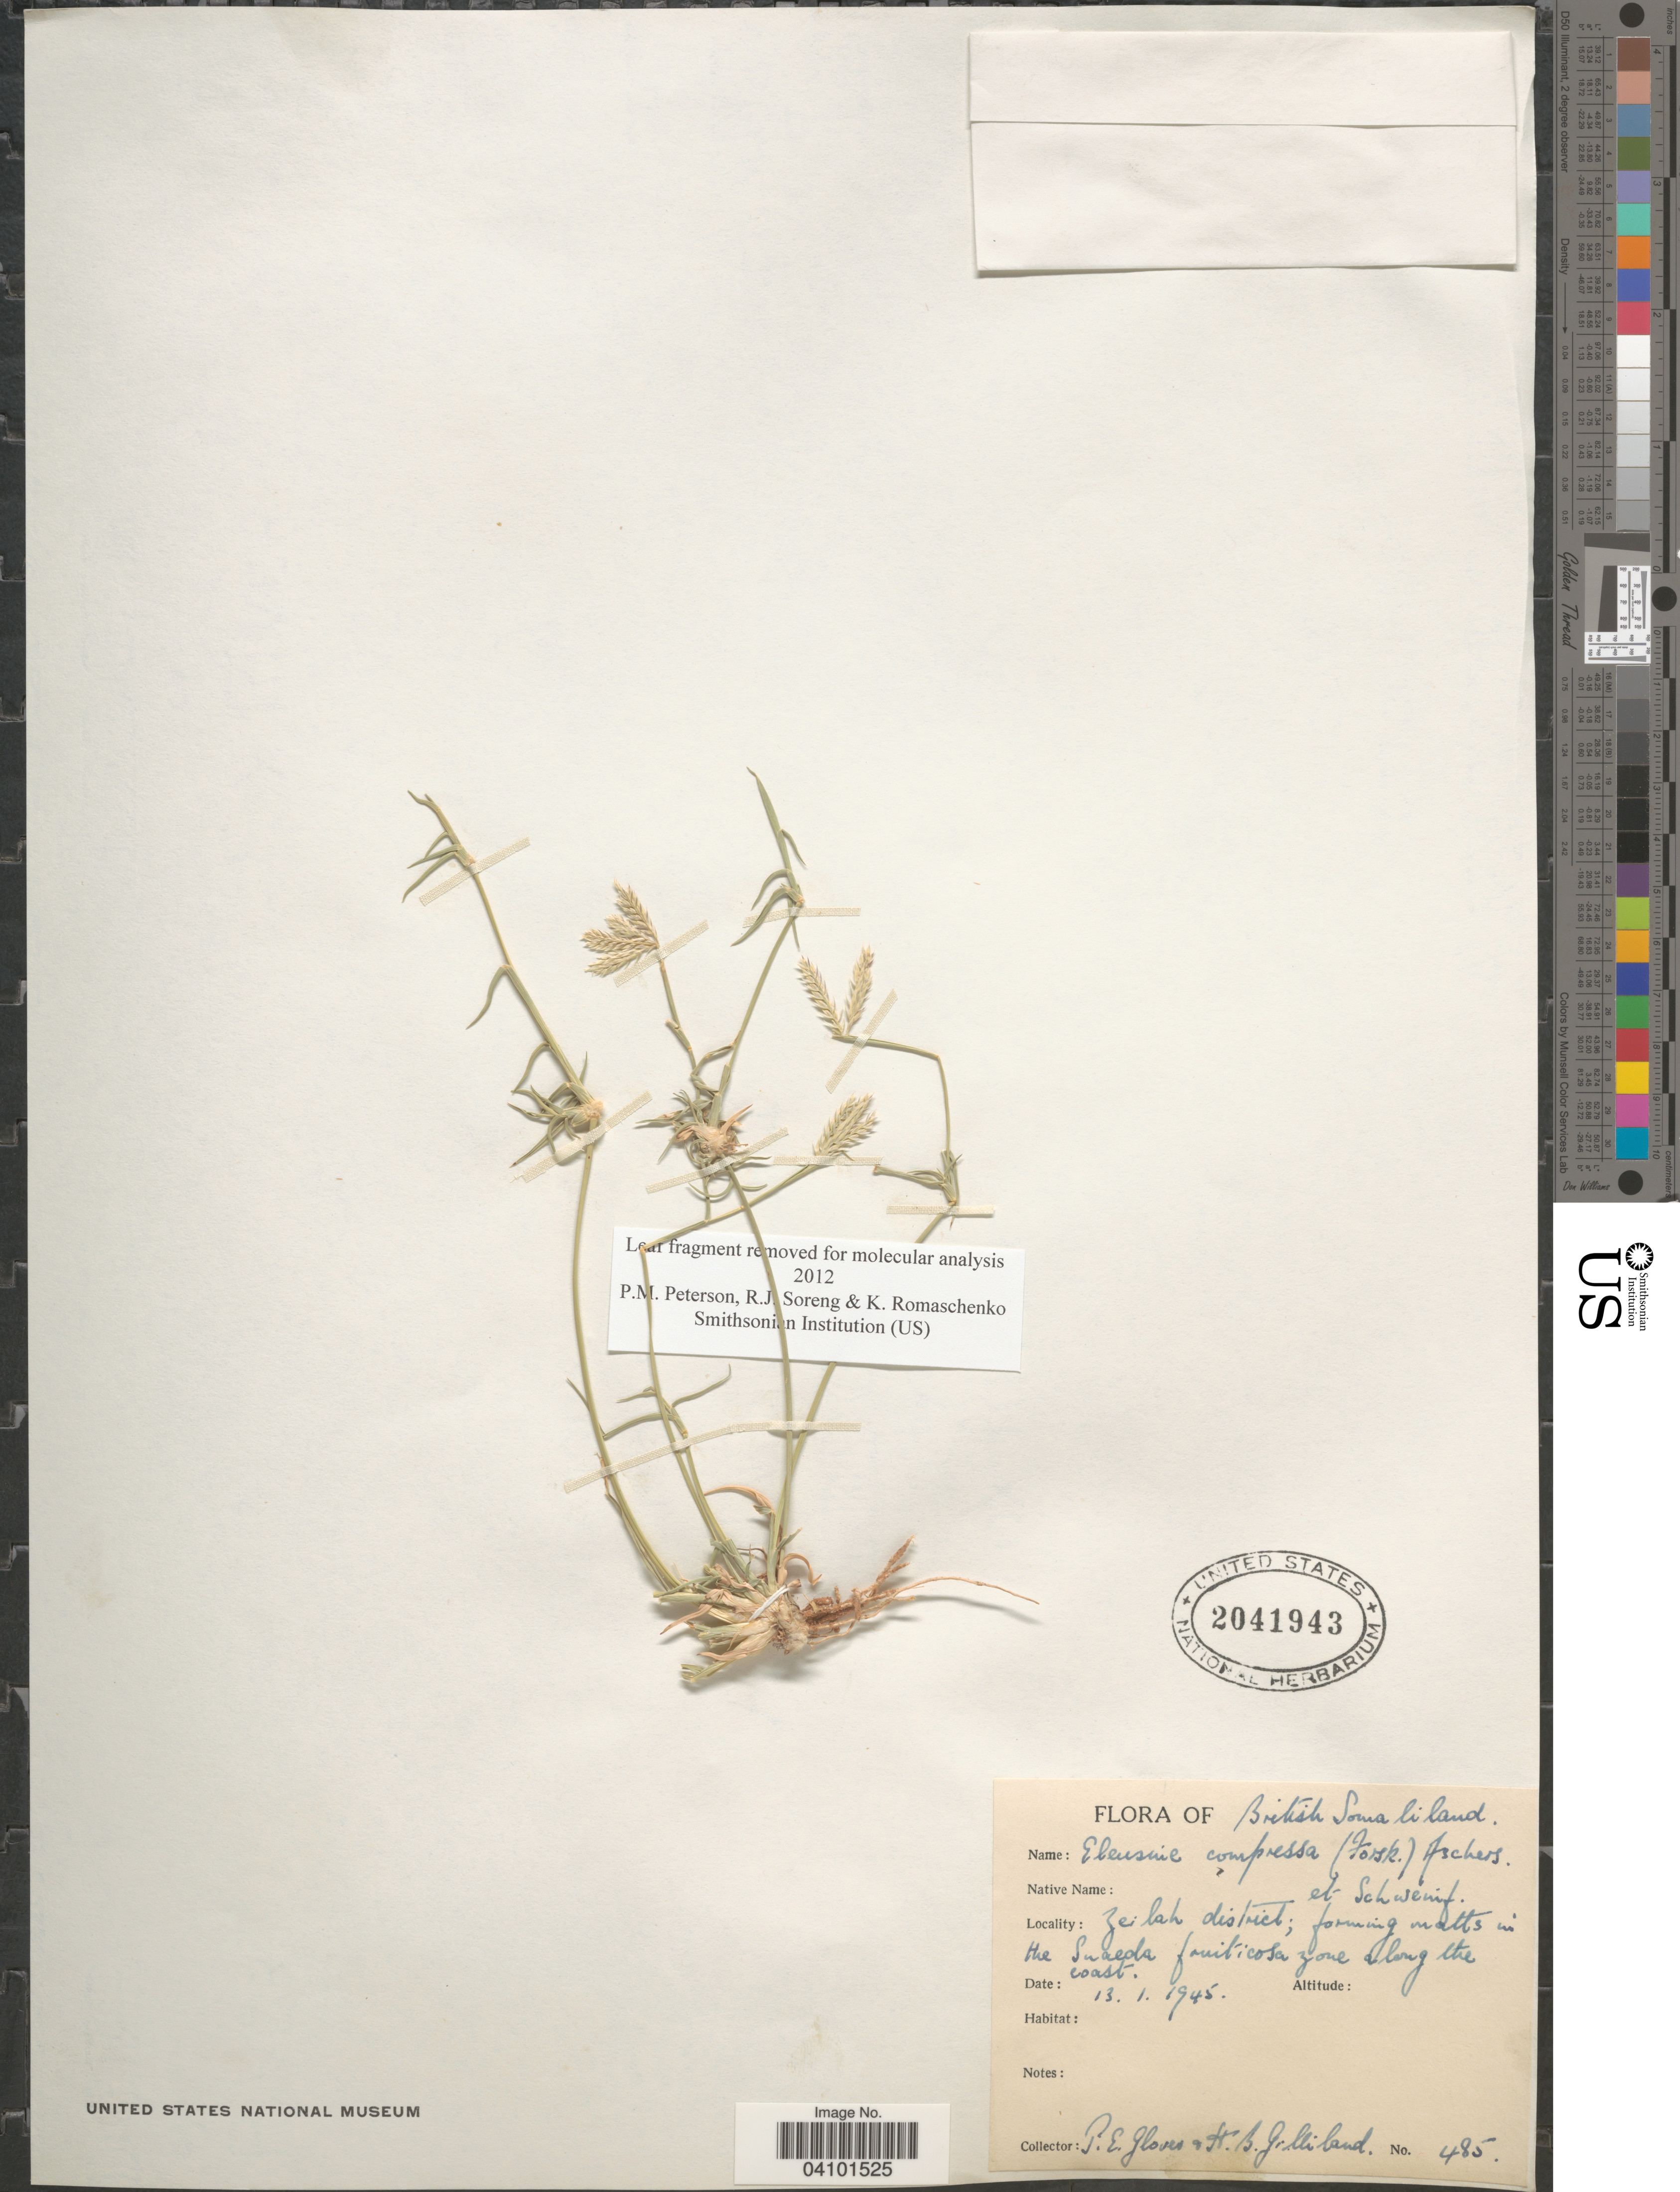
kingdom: Plantae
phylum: Tracheophyta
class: Liliopsida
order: Poales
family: Poaceae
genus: Chloris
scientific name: Chloris flagellifera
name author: (Nees) P.M. Peterson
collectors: P. Glover & H. Gilliland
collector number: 485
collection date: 1945-01-13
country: Somalia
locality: British Somaliland. Zeilah district; in Hie Suaeda fruiticosa zone along the coast.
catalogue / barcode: US 2041943